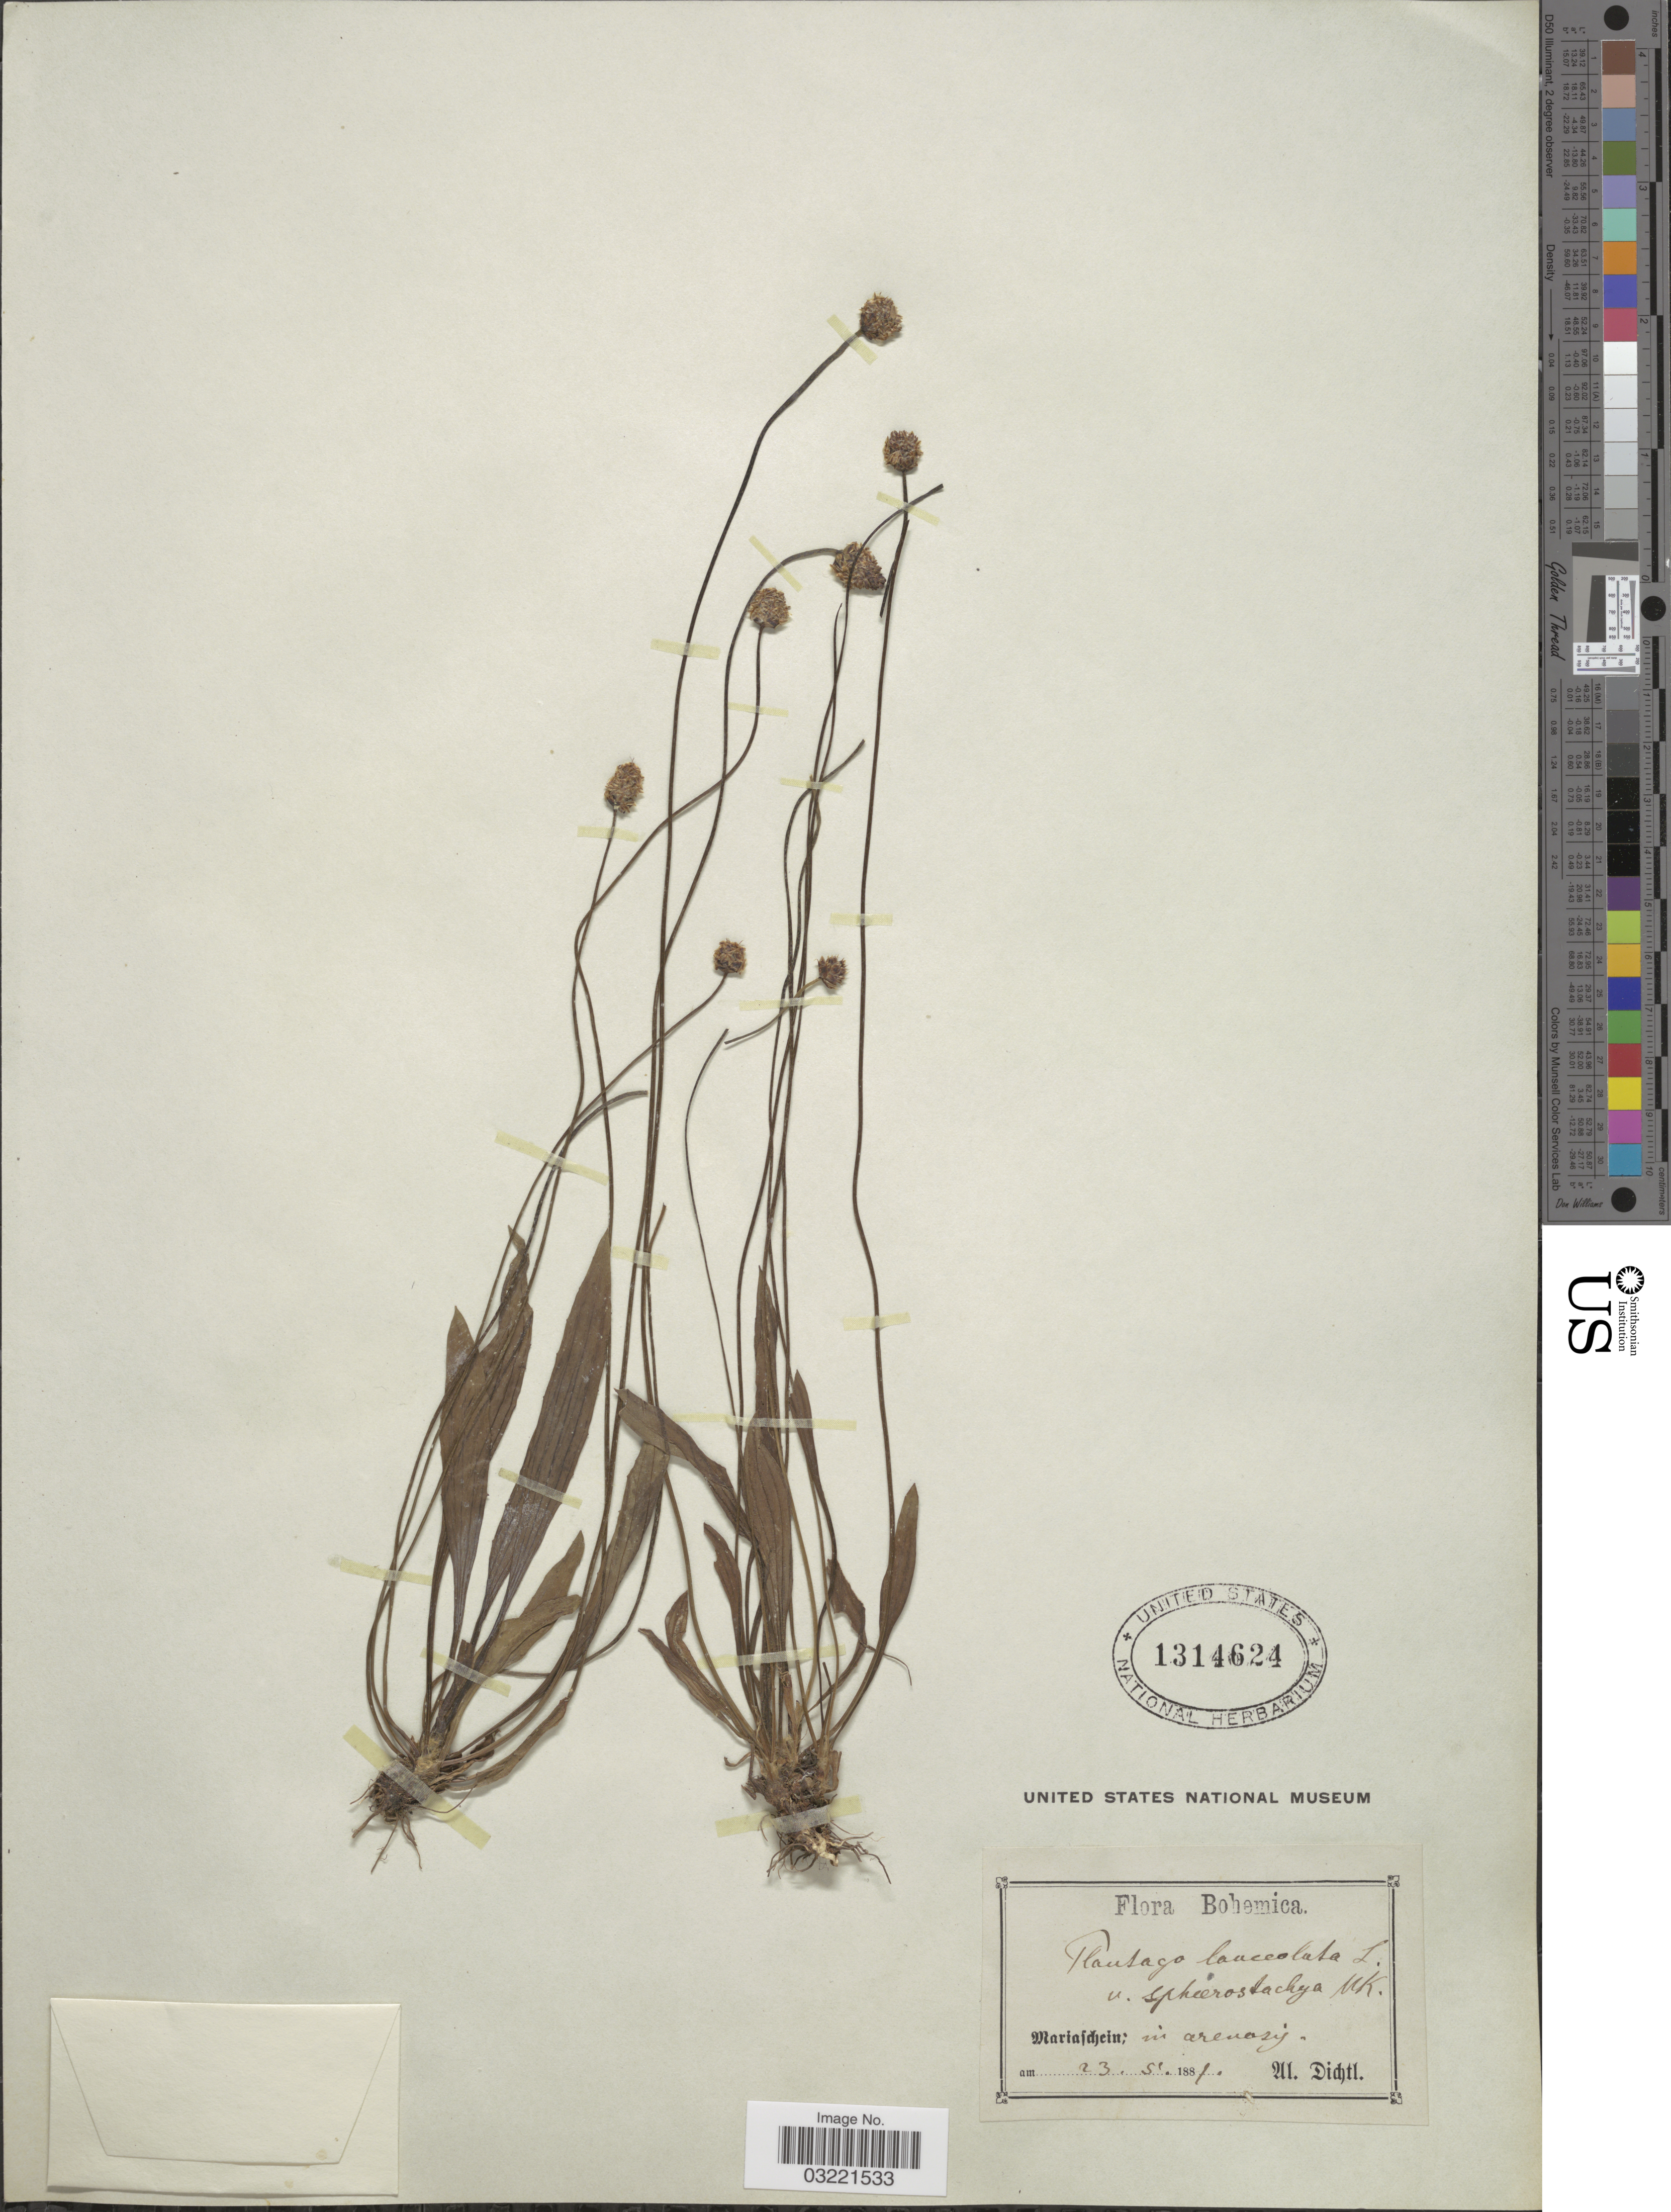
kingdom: Plantae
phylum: Tracheophyta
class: Magnoliopsida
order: Lamiales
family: Plantaginaceae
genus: Plantago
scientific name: Plantago lanceolata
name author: L.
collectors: W. Dichtl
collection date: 1881-05-23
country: Czechia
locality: Bohemica. Mariafdjein.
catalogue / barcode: US 1314624